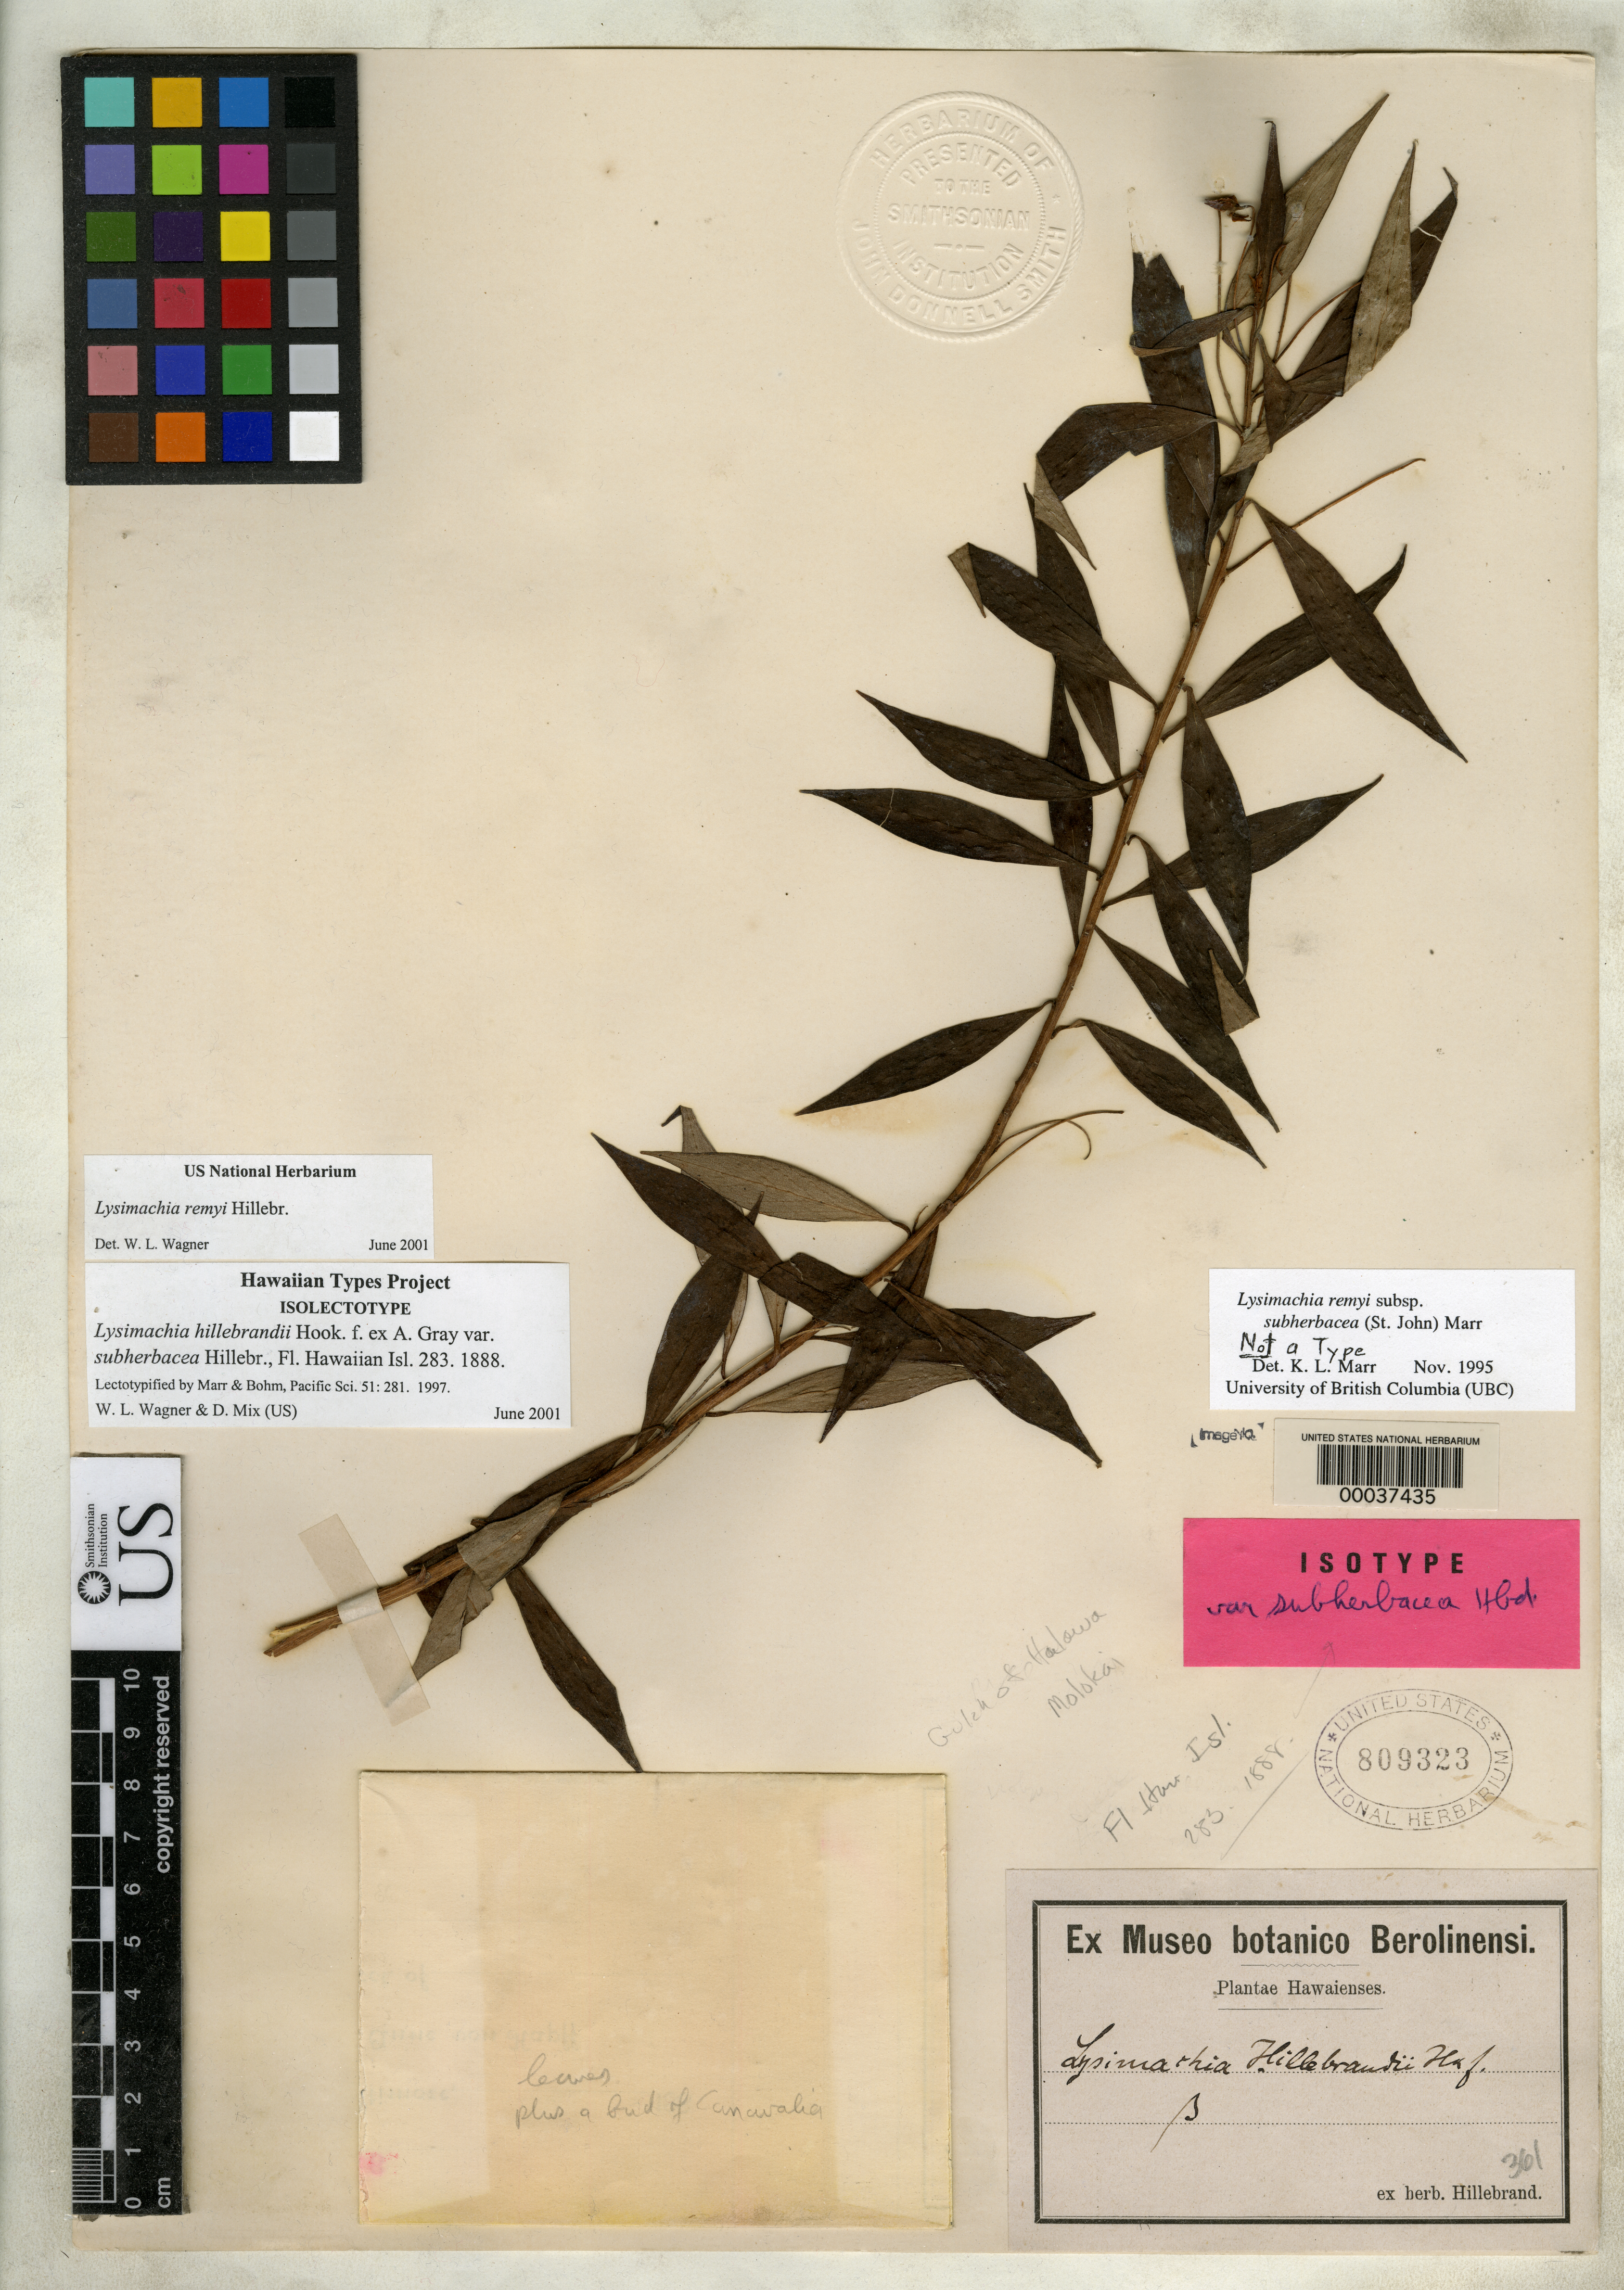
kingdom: Plantae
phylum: Tracheophyta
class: Magnoliopsida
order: Ericales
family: Primulaceae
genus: Lysimachia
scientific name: Lysimachia hillebrandii var. subherbacea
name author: Hillebr.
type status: Isolectotype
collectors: W. Hillebrand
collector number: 361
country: United States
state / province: Hawaii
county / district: Maui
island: Moloka'i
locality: Gulch of Halawa.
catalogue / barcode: US 809323